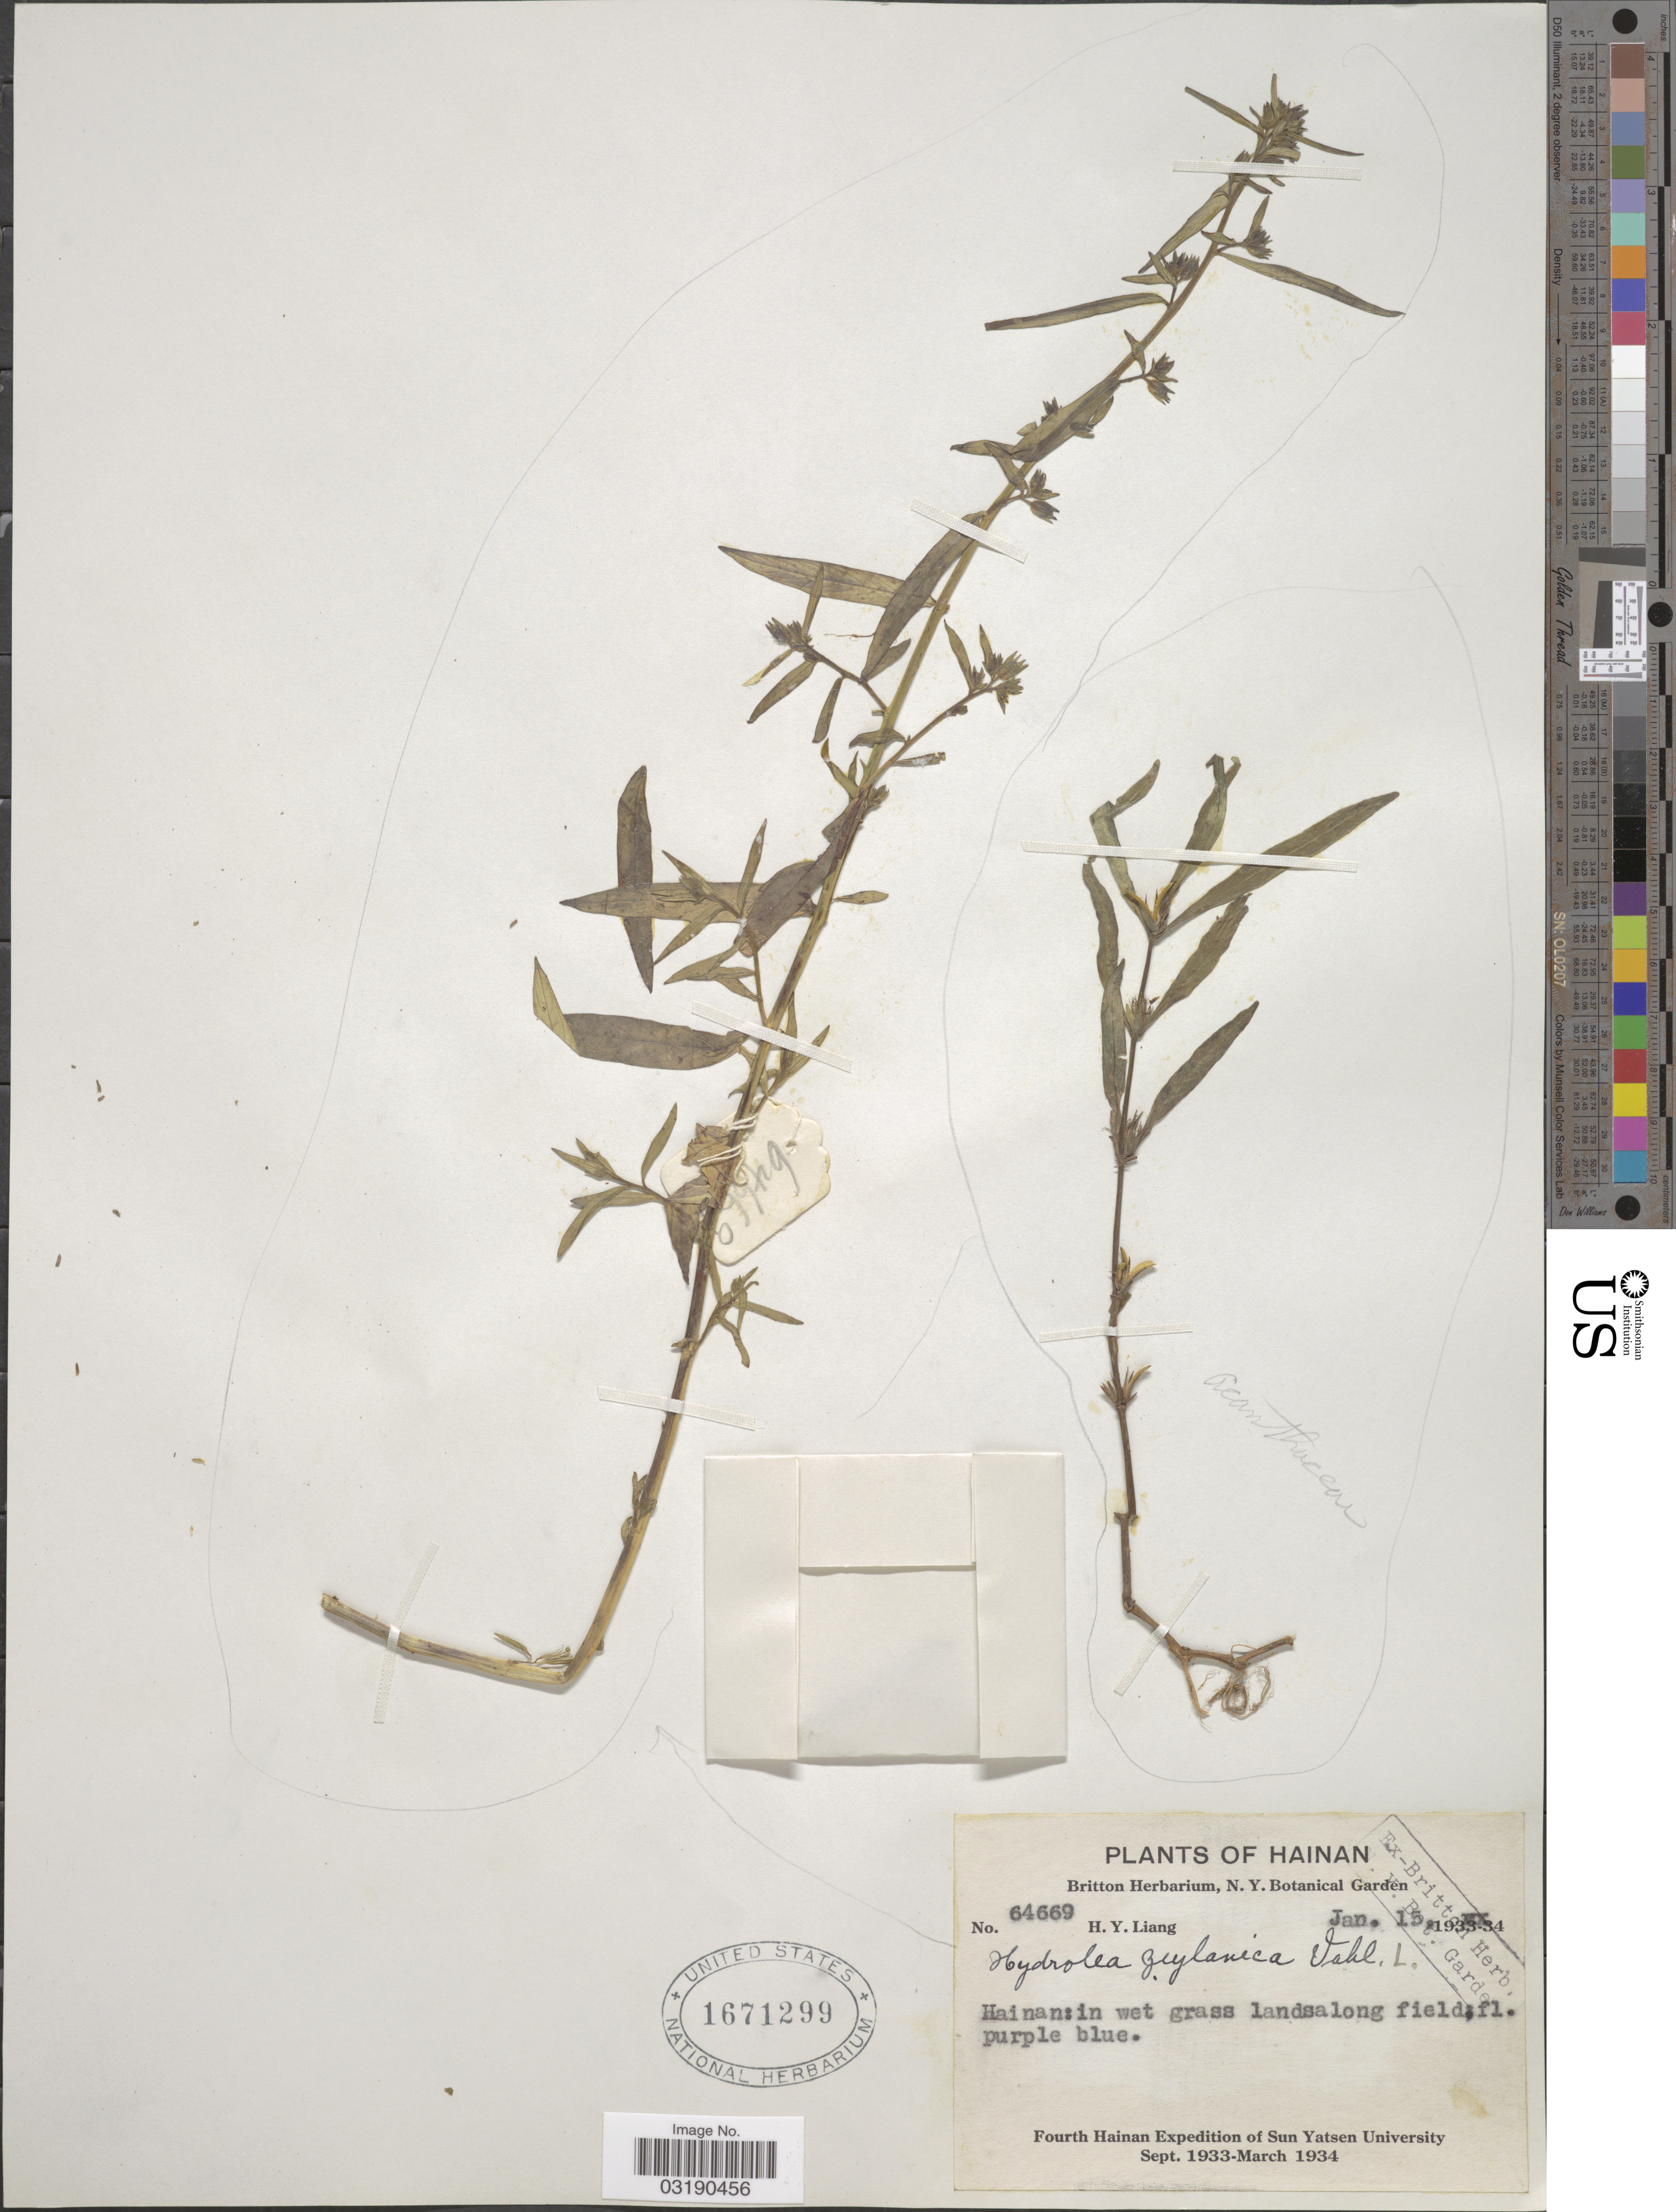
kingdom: Plantae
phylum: Tracheophyta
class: Magnoliopsida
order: Solanales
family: Hydroleaceae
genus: Hydrolea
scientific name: Hydrolea zeylanica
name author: (L.) Vahl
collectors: H. Y. Liang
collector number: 64669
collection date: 1934-01-15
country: China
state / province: Hainan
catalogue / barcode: US 1671299